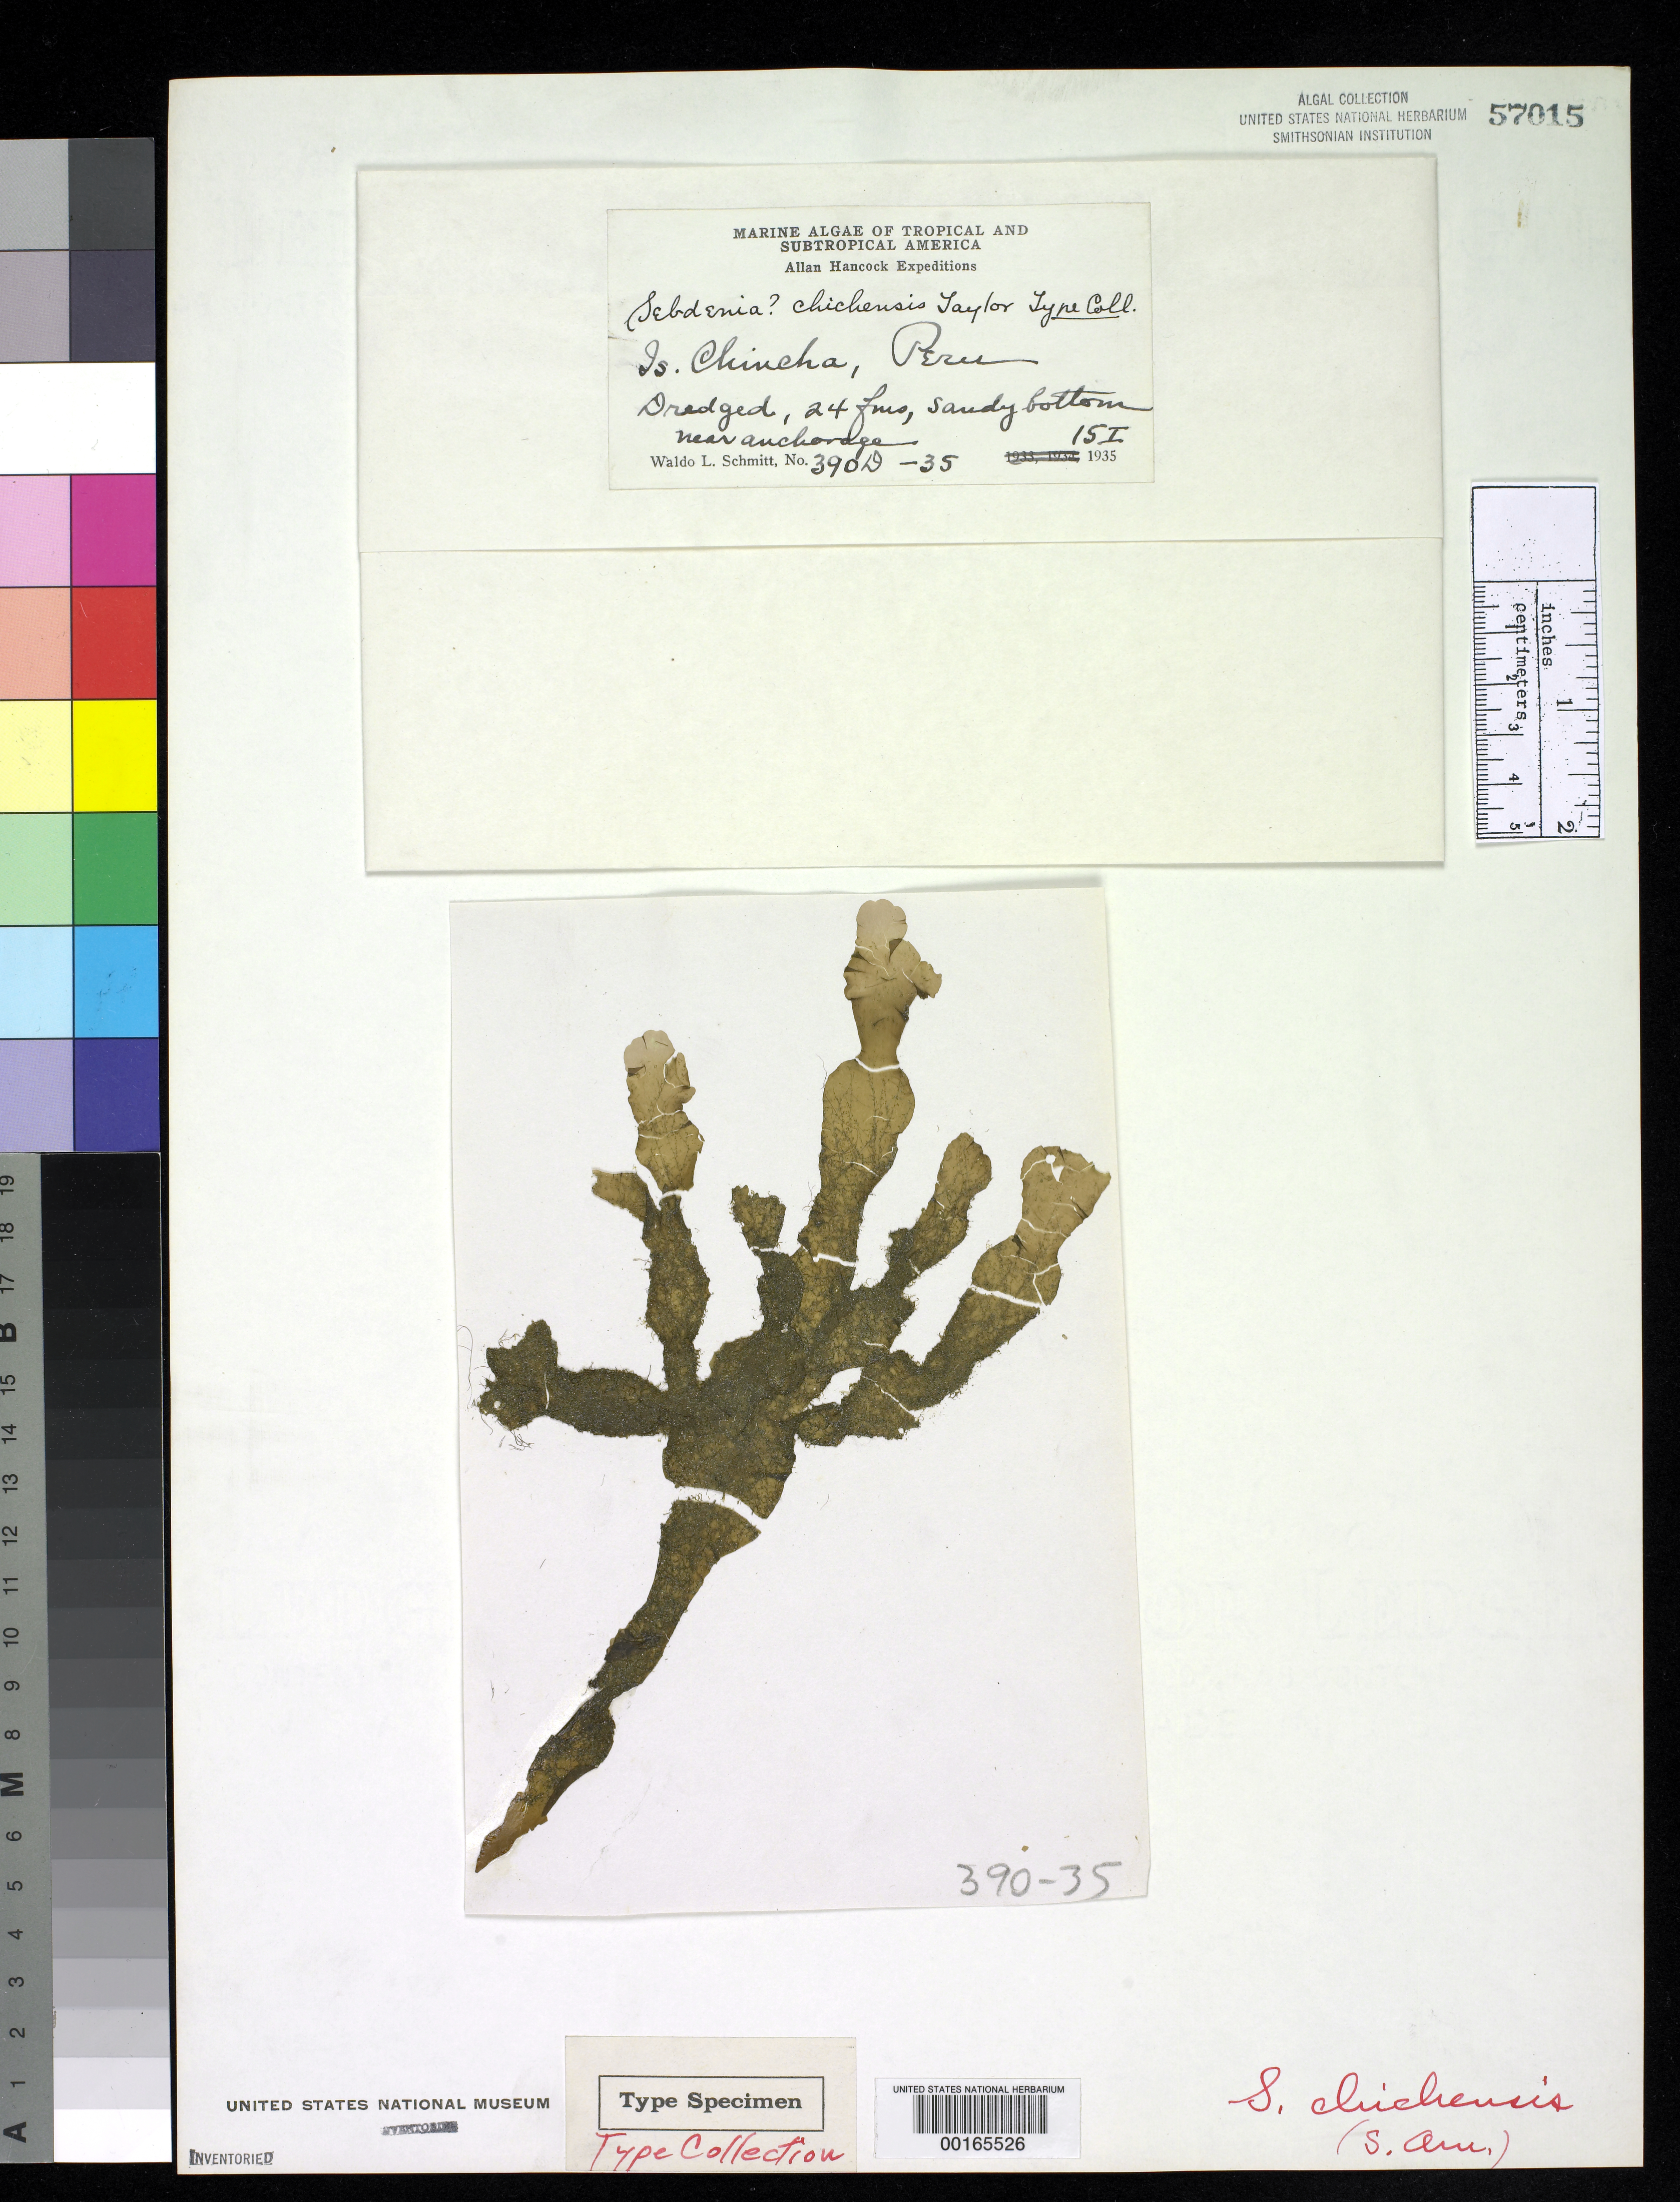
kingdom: Plantae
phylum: Rhodophyta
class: Florideophyceae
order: Sebdeniales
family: Sebdeniaceae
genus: Sebdenia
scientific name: Sebdenia chichensis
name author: W.R. Taylor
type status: Isotype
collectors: W. L. Schmitt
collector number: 390D-35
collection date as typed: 15 Jan 1935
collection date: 1935-01-15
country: Peru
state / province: Ica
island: Islas de Chincha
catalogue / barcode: US 57015